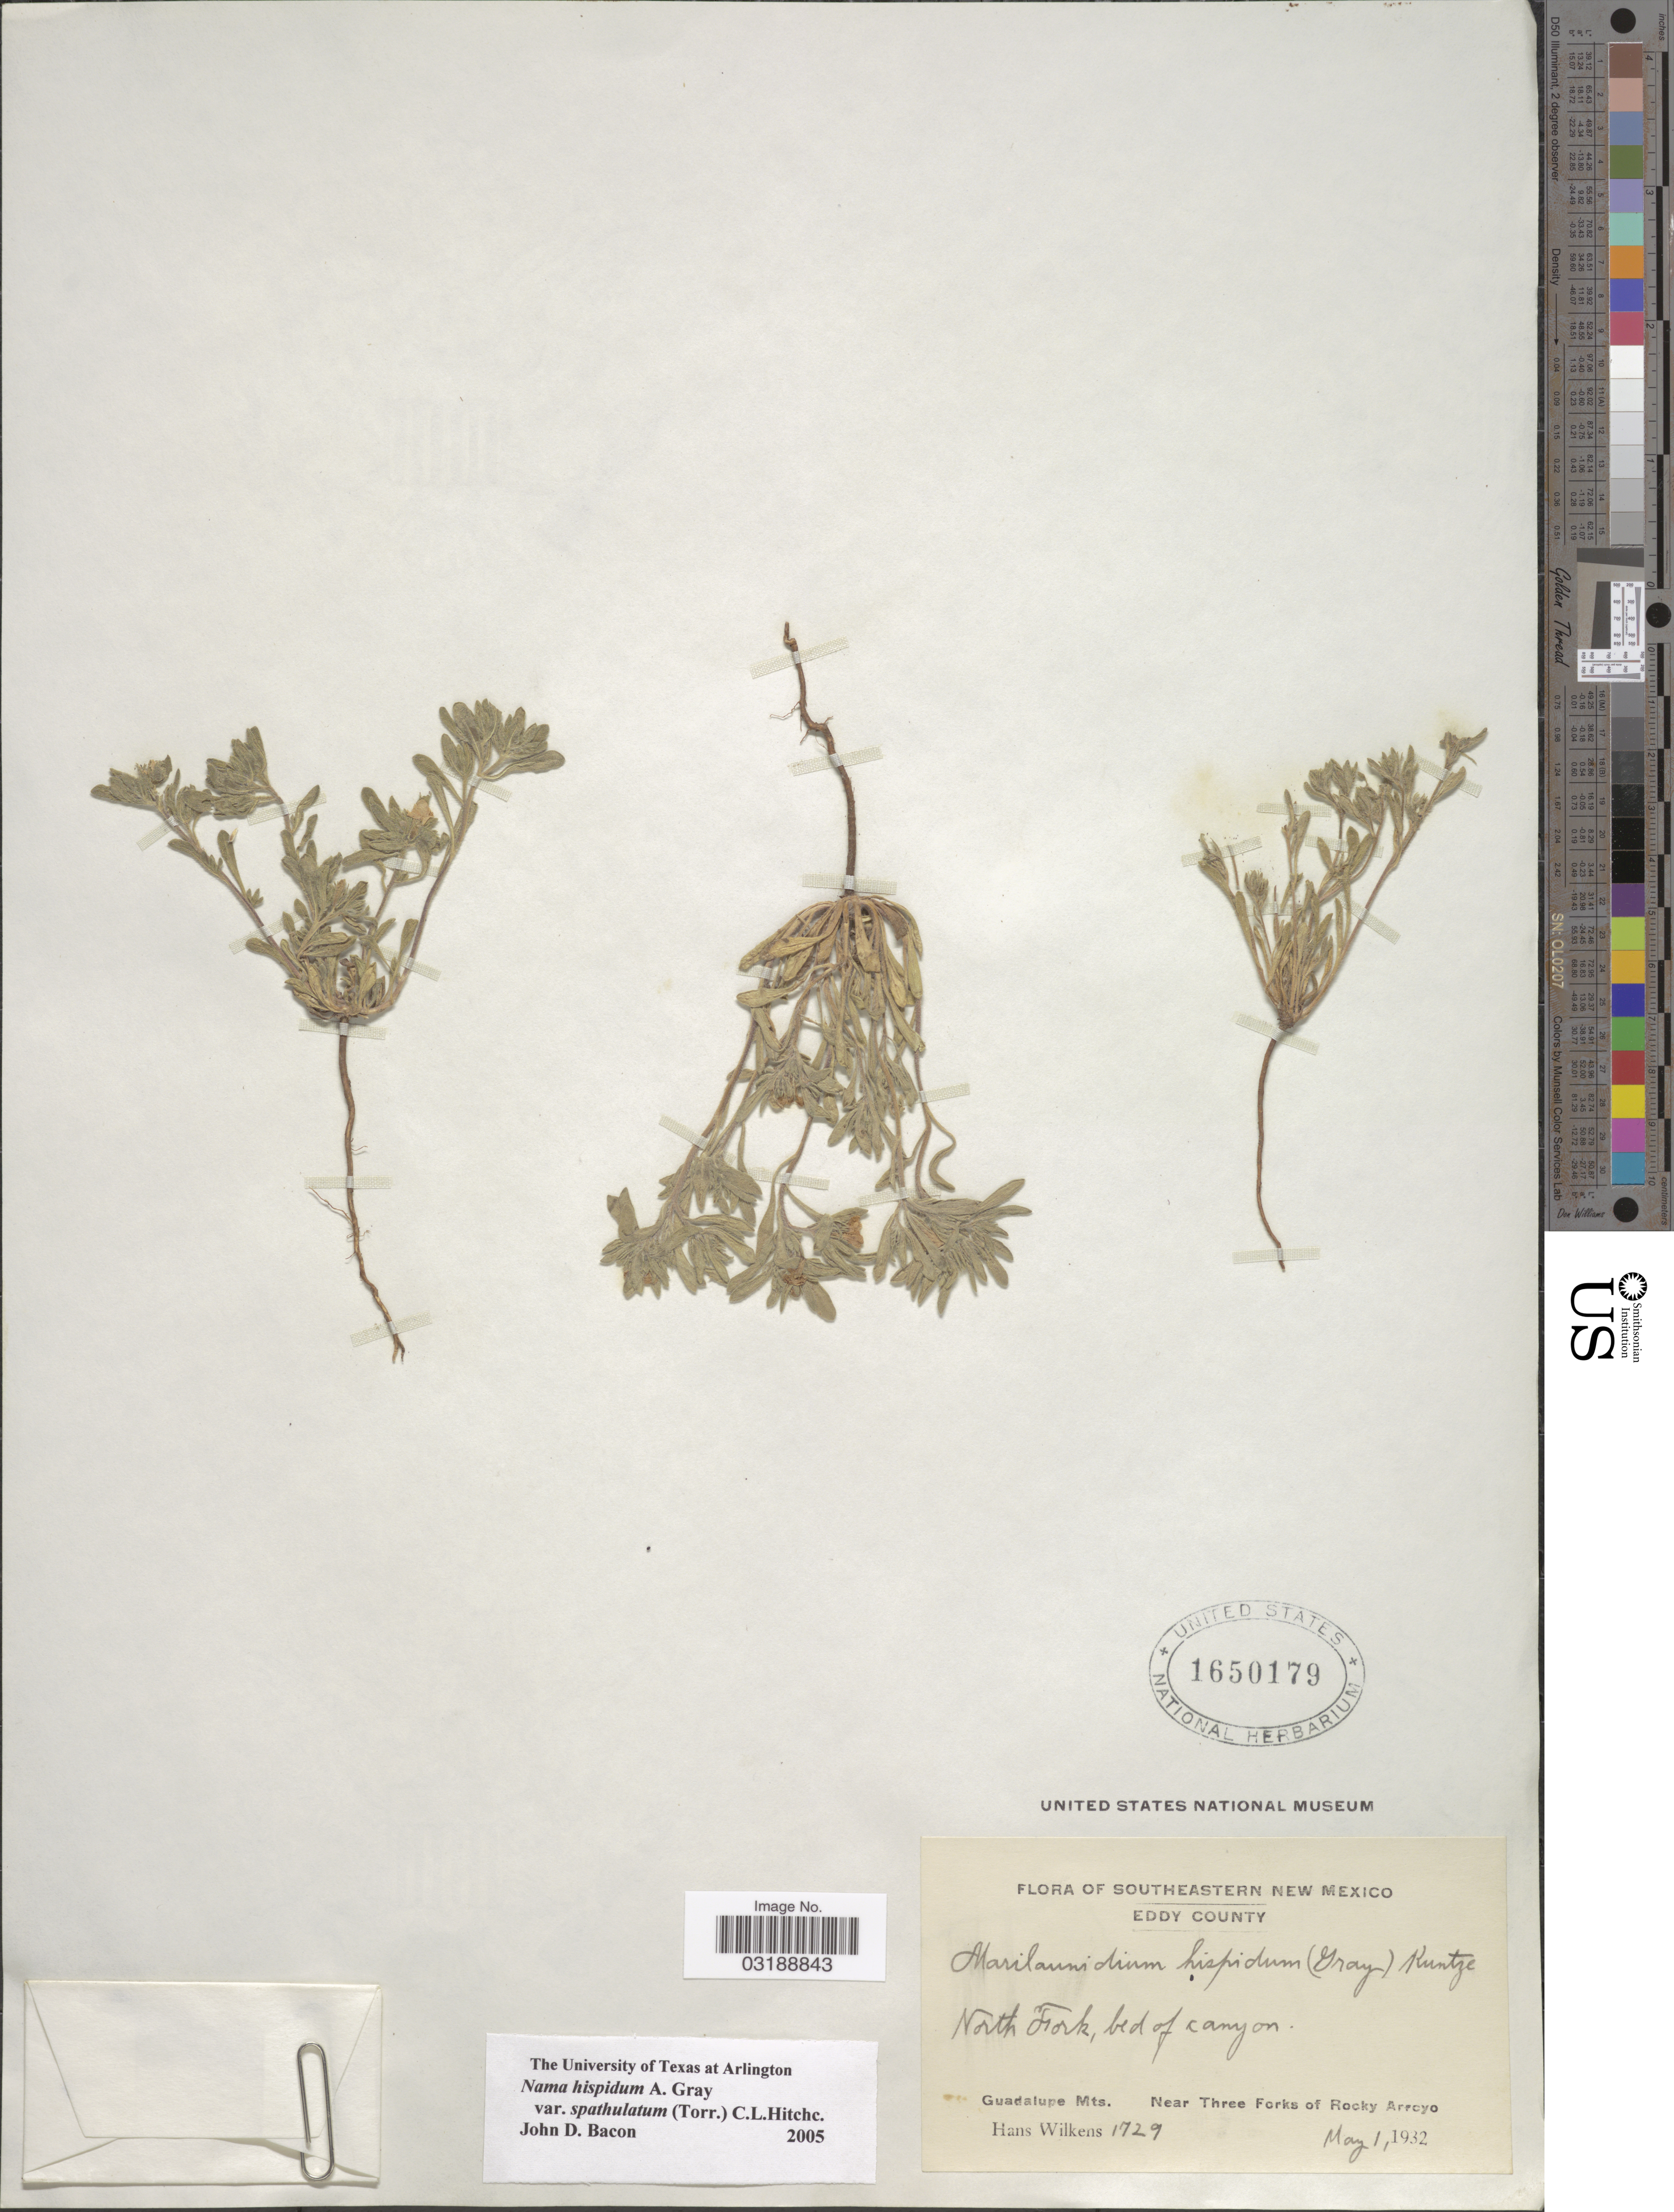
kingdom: Plantae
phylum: Tracheophyta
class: Magnoliopsida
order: Boraginales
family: Namaceae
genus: Nama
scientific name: Nama hispida var. spathulatum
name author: (Torr.) C.L. Hitchc.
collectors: H. Wilkens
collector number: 1729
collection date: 1932-05-01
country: United States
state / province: New Mexico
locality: Southeastern New Mexico. Eddy County. North Fork, bed of canyon. Guadalupe Mts. Near Three Forks of Rocky Arroyo.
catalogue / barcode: US 1650179